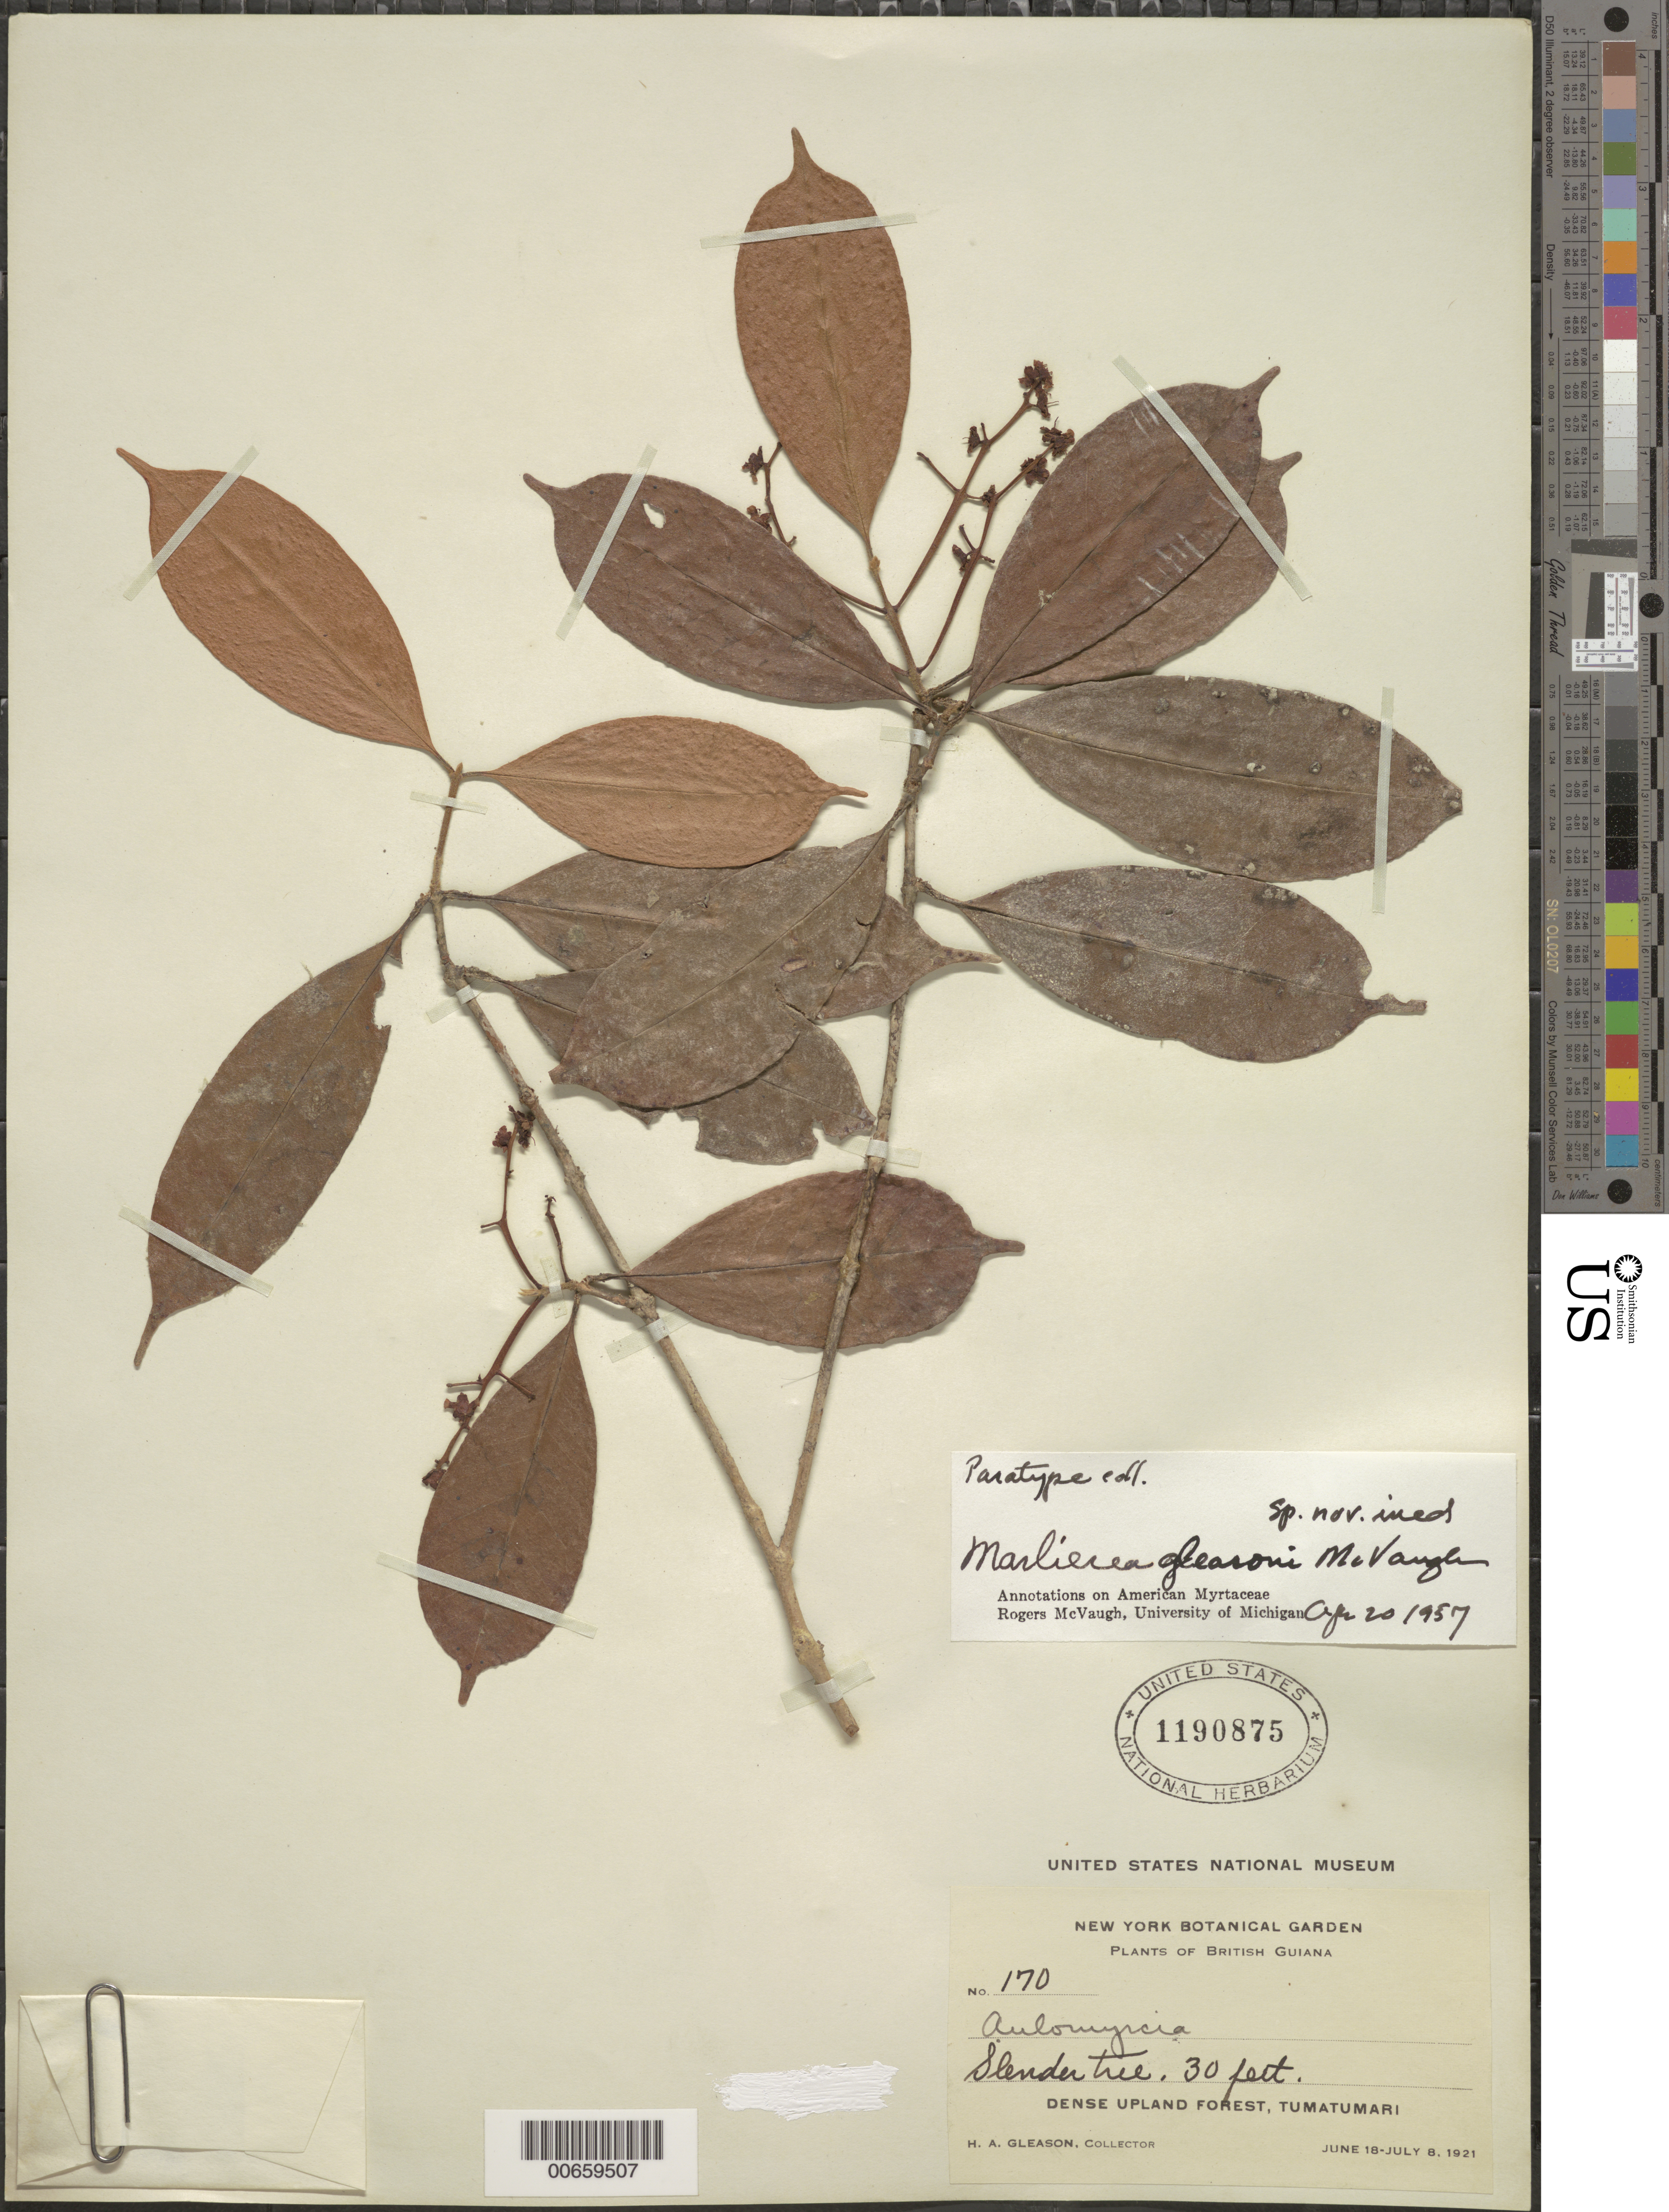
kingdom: Plantae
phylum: Tracheophyta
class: Magnoliopsida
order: Myrtales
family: Myrtaceae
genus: Myrcia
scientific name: Myrcia decorticans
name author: DC.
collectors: H. A. Gleason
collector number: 170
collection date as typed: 18-Jun-21 to 8-Jul-21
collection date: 1921-06-18/1921-07-08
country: Guyana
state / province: Potaro-Siparuni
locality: Tumatumari Village, Potaro R.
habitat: Dense upland forest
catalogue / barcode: US 1190875